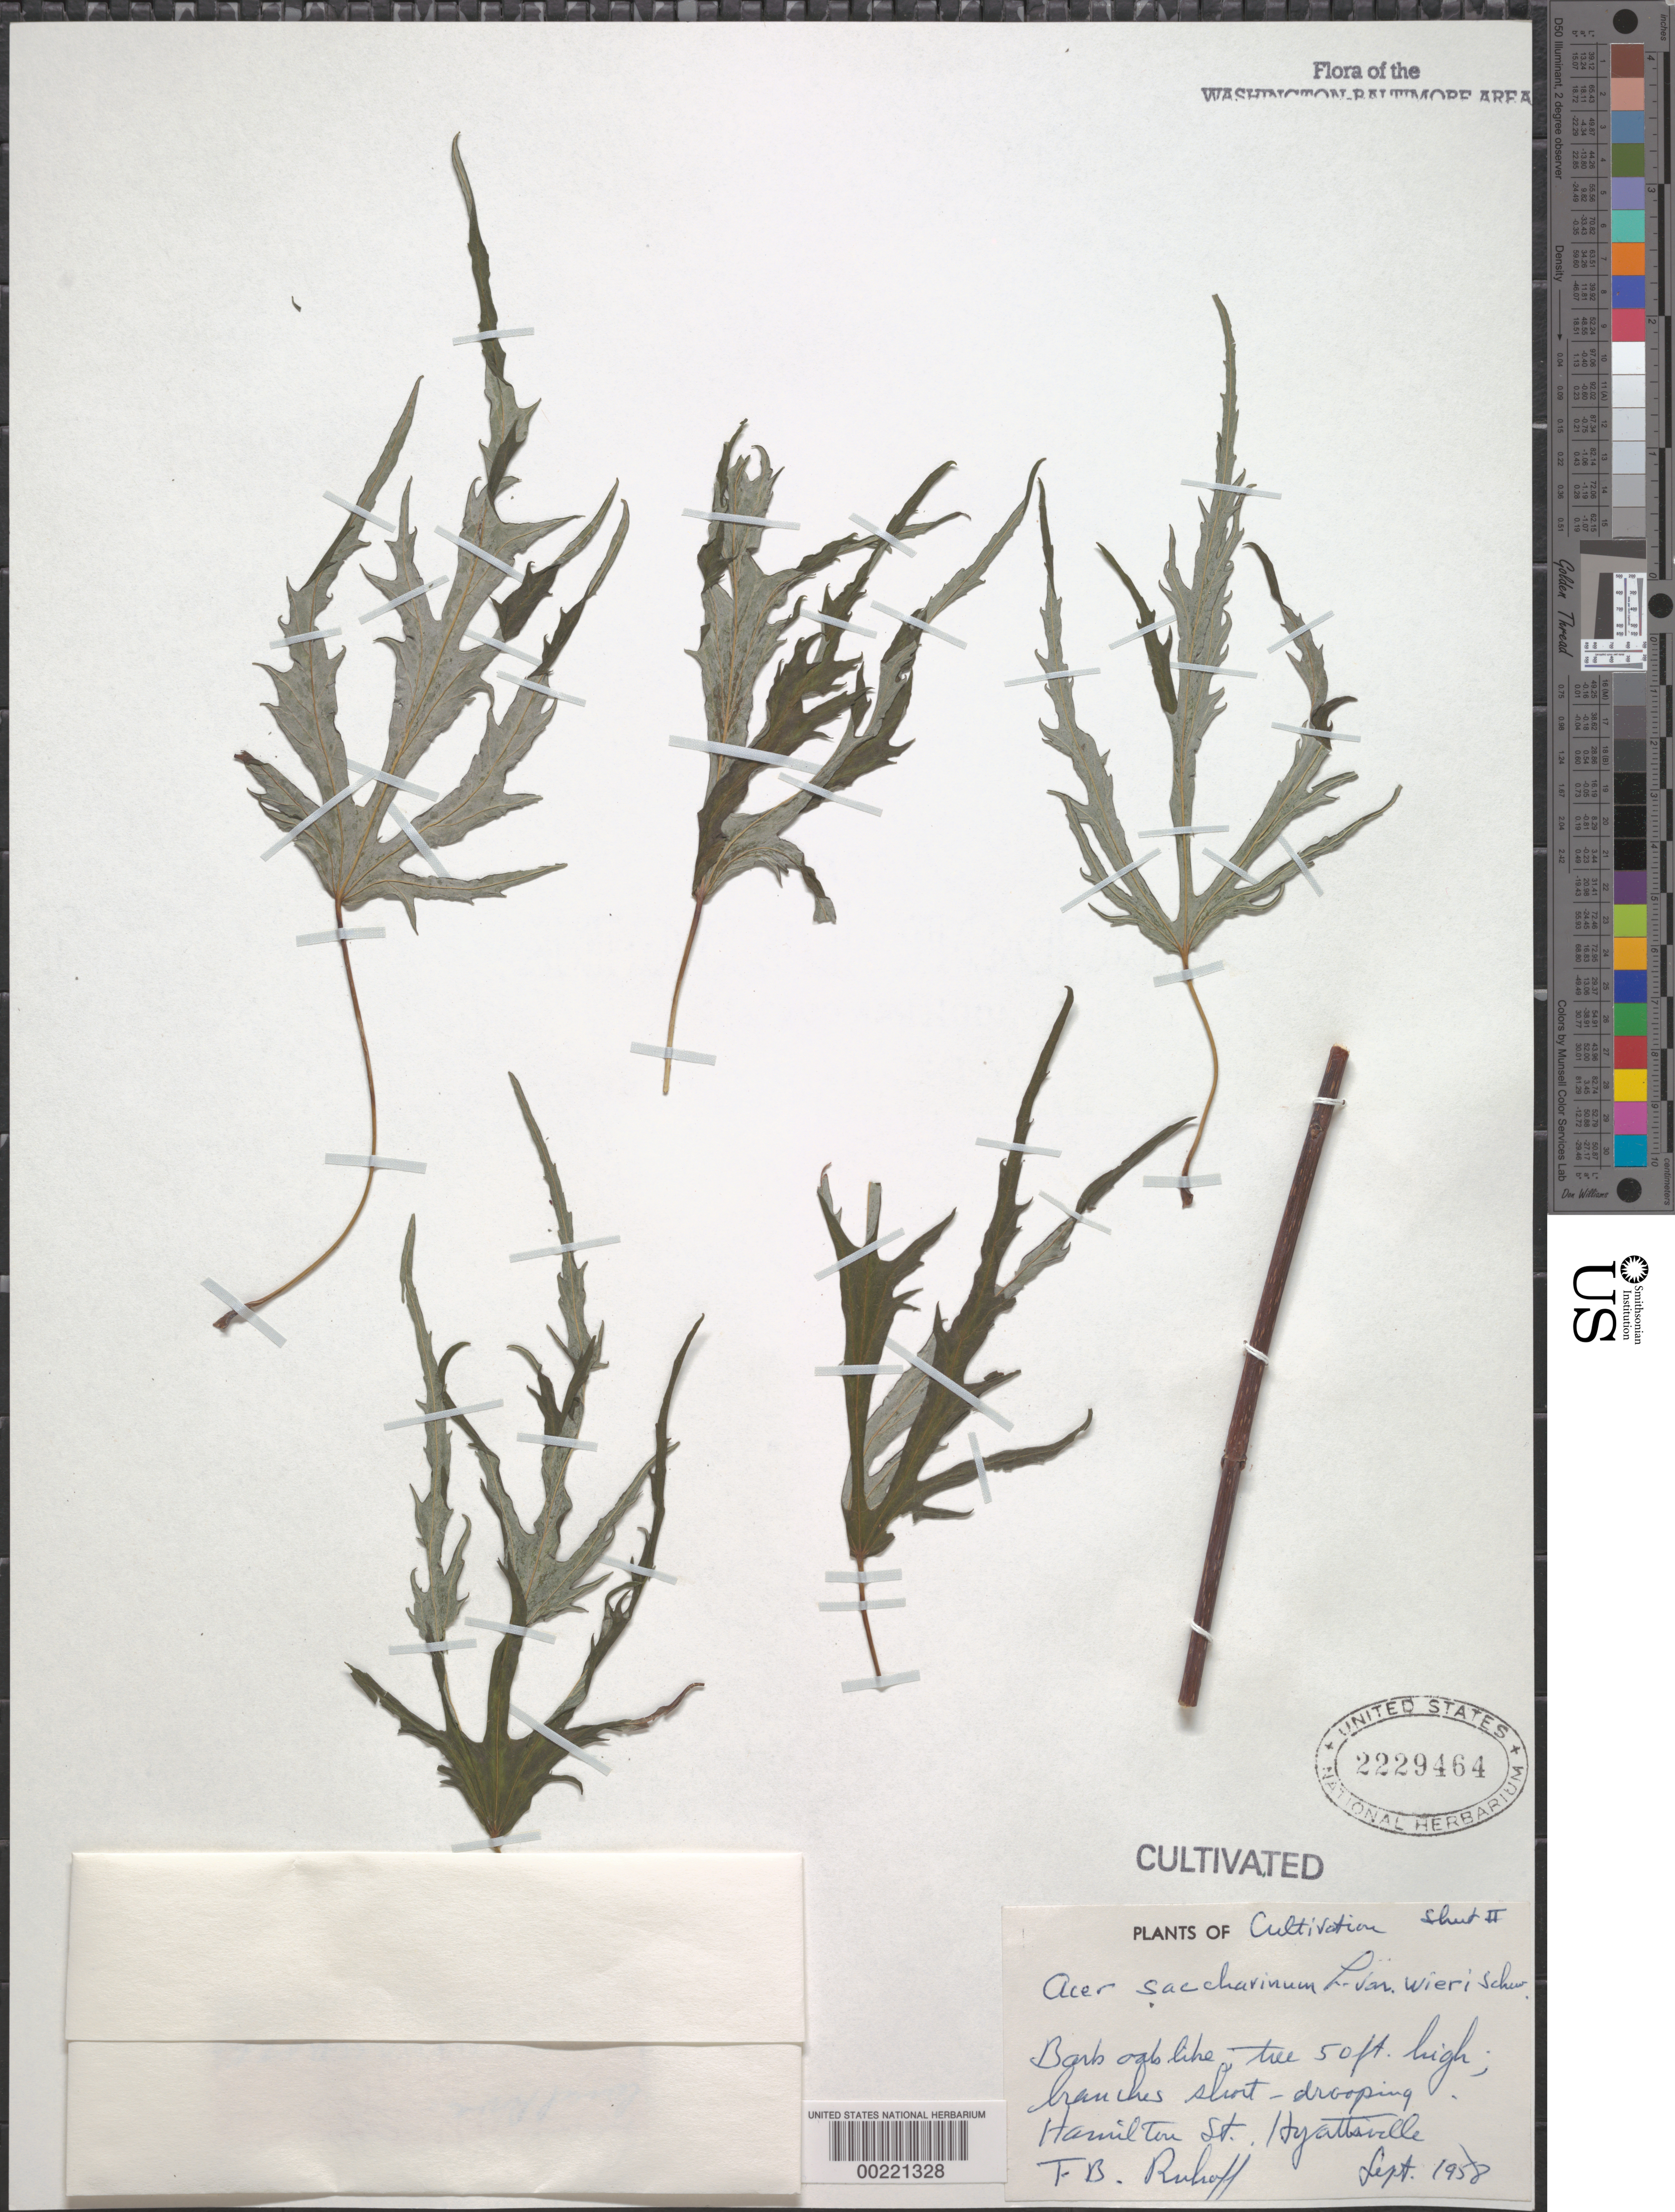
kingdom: Plantae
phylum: Tracheophyta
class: Magnoliopsida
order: Sapindales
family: Sapindaceae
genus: Acer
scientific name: Acer saccharinum var. wieri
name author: Schiw.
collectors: T. Ruhoff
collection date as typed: Sep 1958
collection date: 1958-09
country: United States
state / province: Maryland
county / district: Prince George's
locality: Hyattsville, Hamilton St.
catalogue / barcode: US 2229464